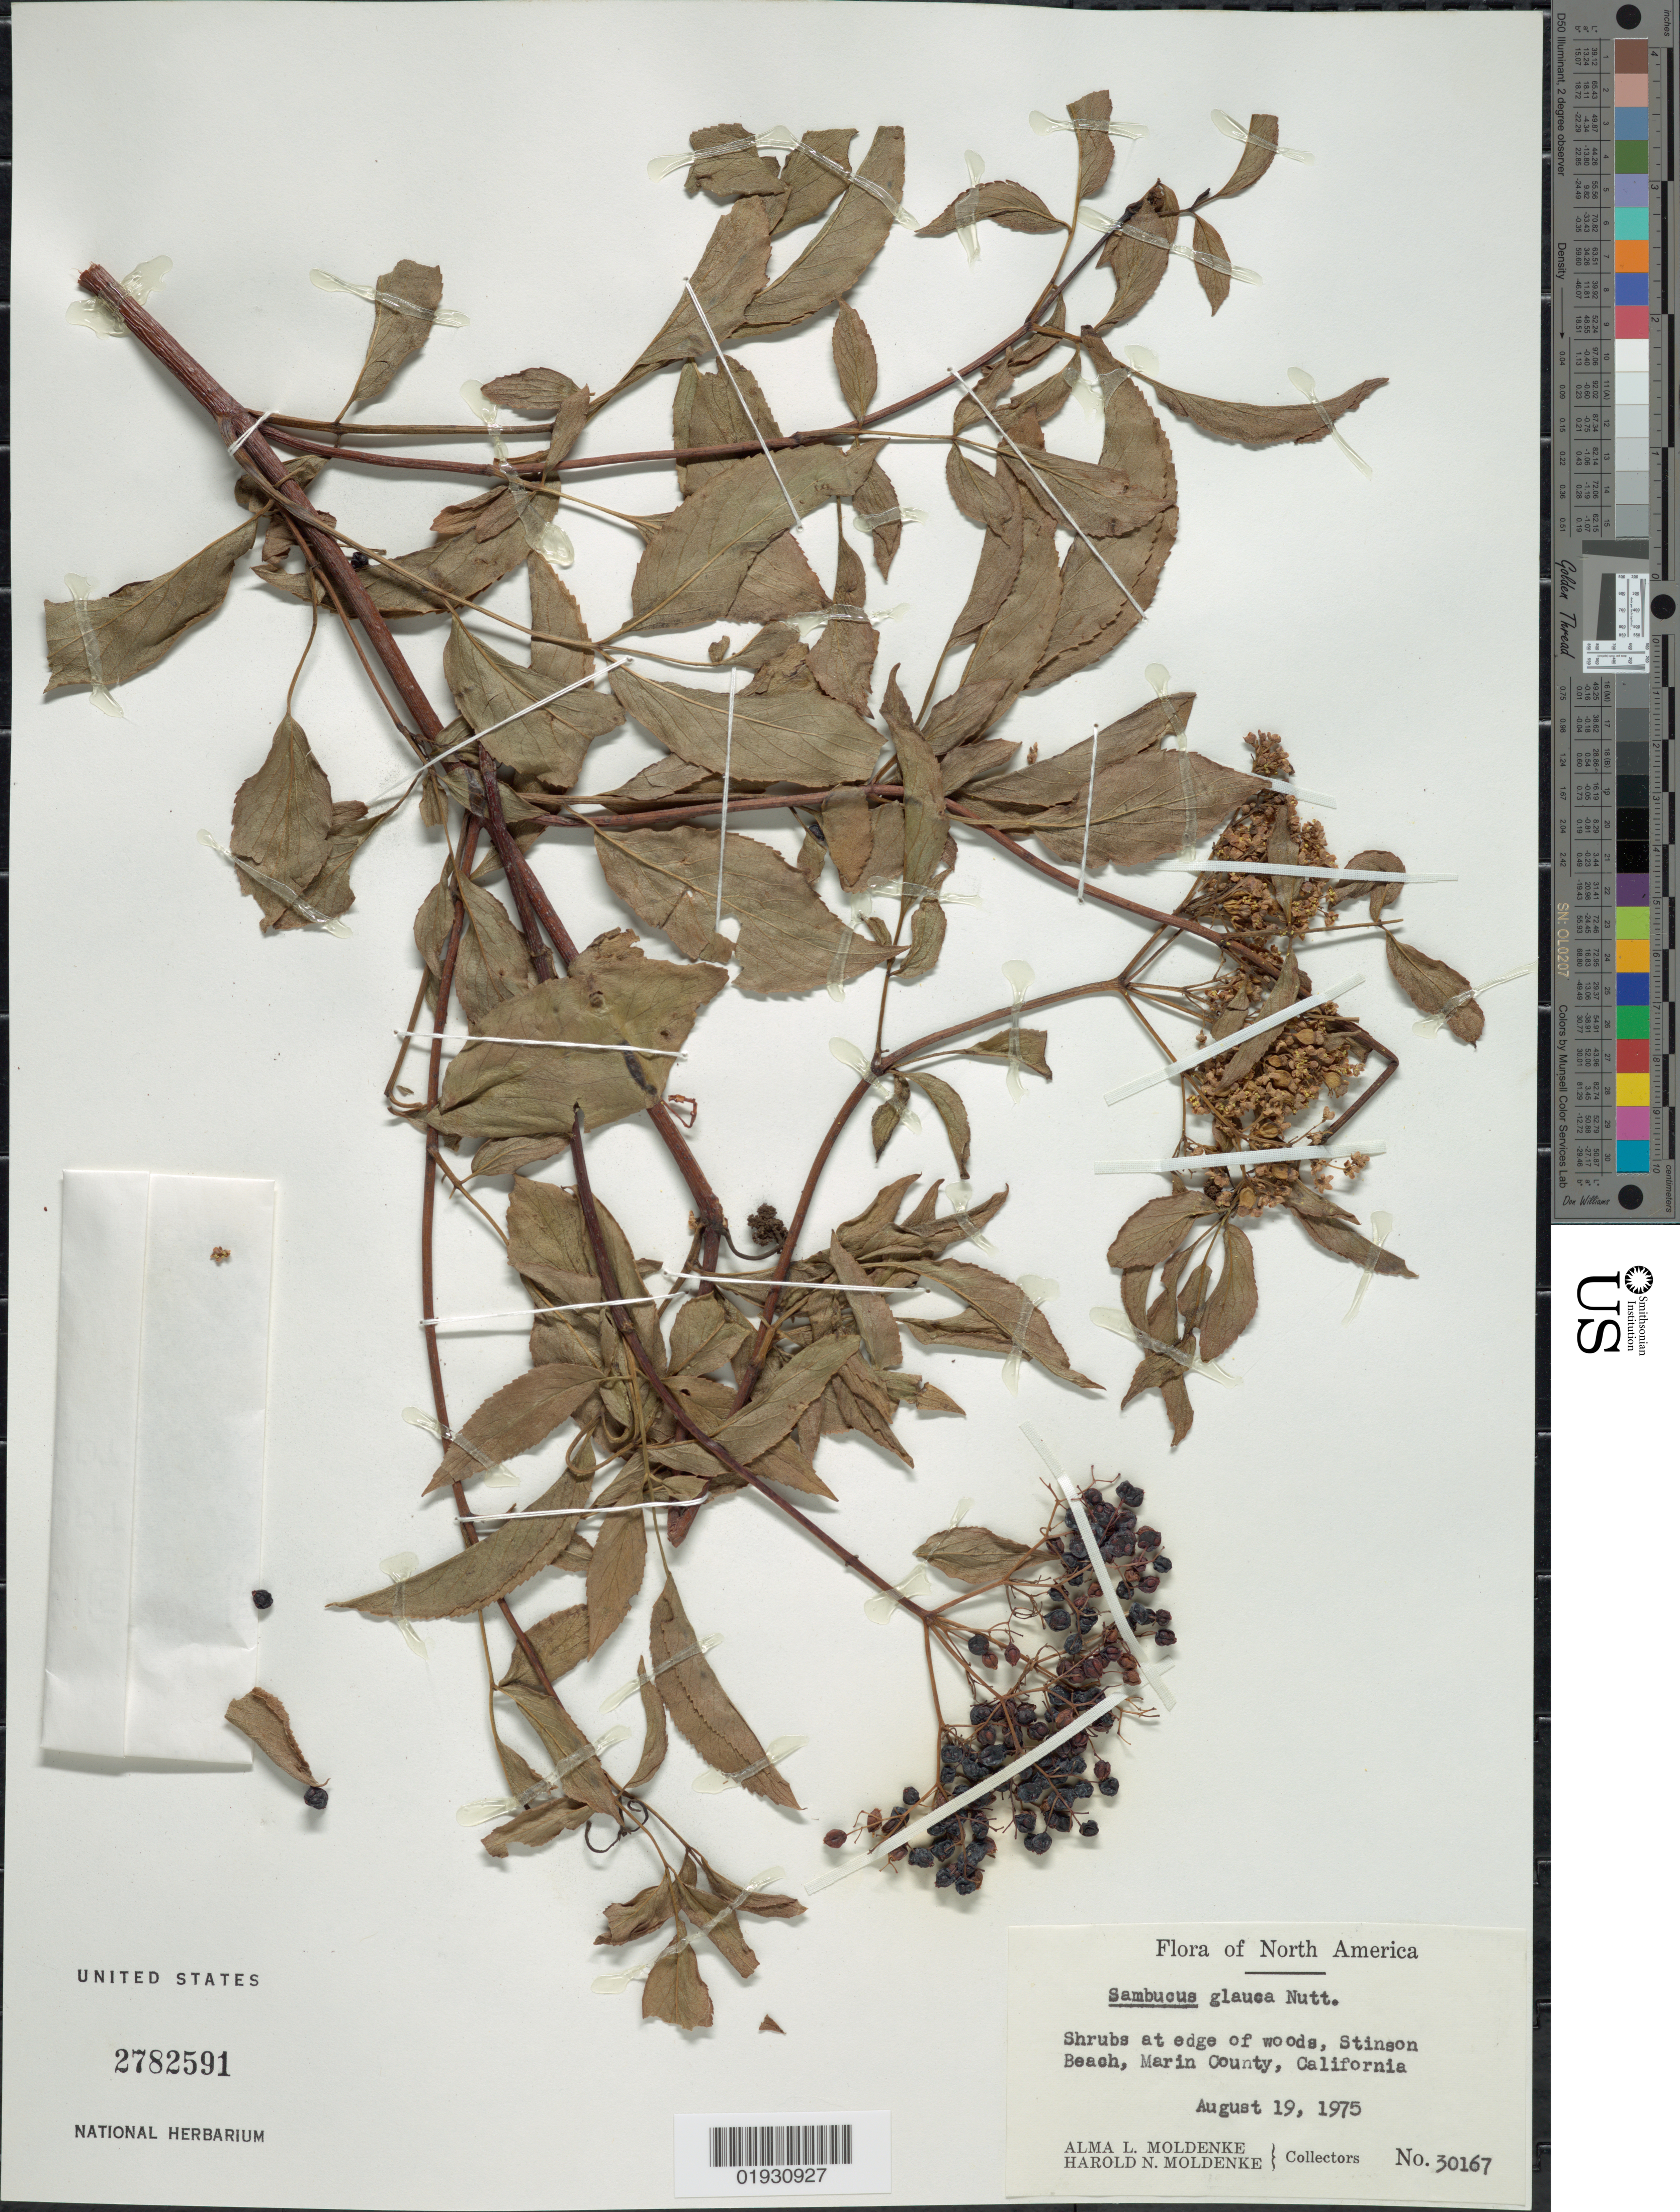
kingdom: Plantae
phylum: Tracheophyta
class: Magnoliopsida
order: Dipsacales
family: Viburnaceae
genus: Sambucus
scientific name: Sambucus glauca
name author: Nutt.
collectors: A. L. Moldenke & H. N. Moldenke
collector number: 30167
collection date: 1975-08-19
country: United States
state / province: California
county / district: Marin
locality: Stinson Beach, Marin County.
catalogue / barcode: US 2782591